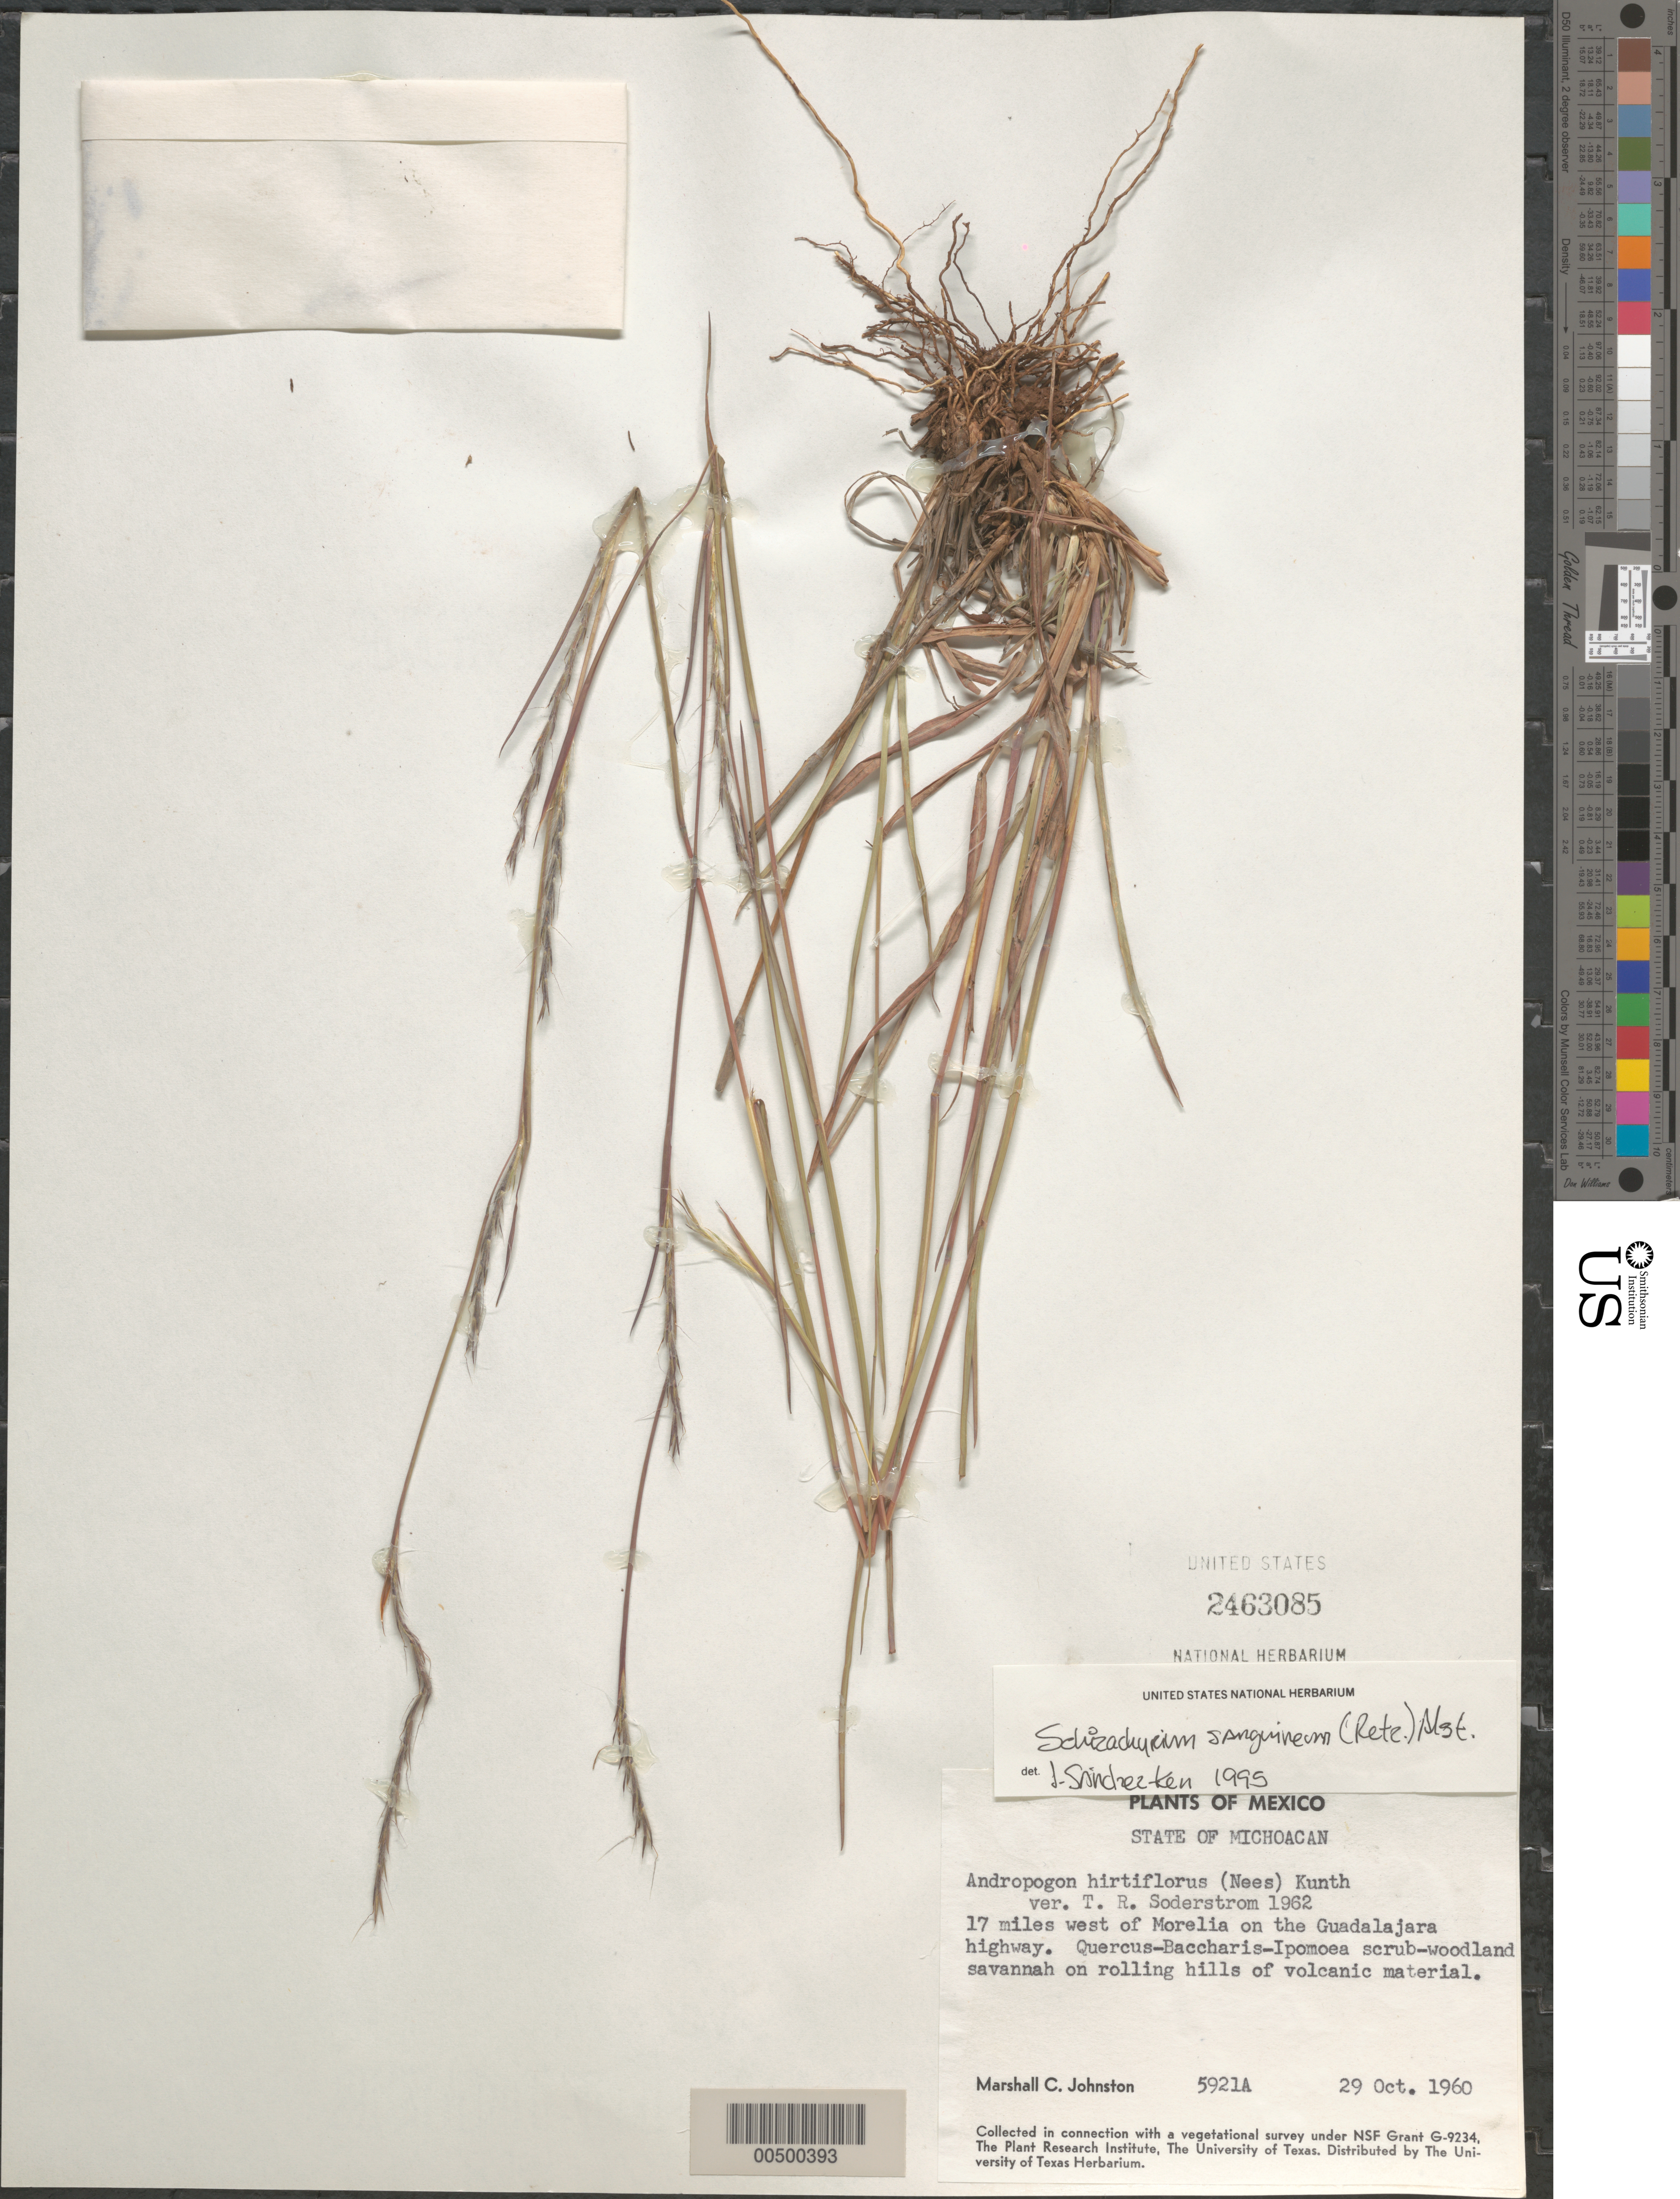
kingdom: Plantae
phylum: Tracheophyta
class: Liliopsida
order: Poales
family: Poaceae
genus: Schizachyrium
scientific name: Schizachyrium sanguineum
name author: (Retz.) Alston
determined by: Sánchez-Ken, J. G.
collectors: M. Johnston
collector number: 5921A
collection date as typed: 29 Oct 1960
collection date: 1960-10-29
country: Mexico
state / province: Michoacán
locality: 17 mi W of Morelia on the Guadalajara Hwy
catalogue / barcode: US 2463085